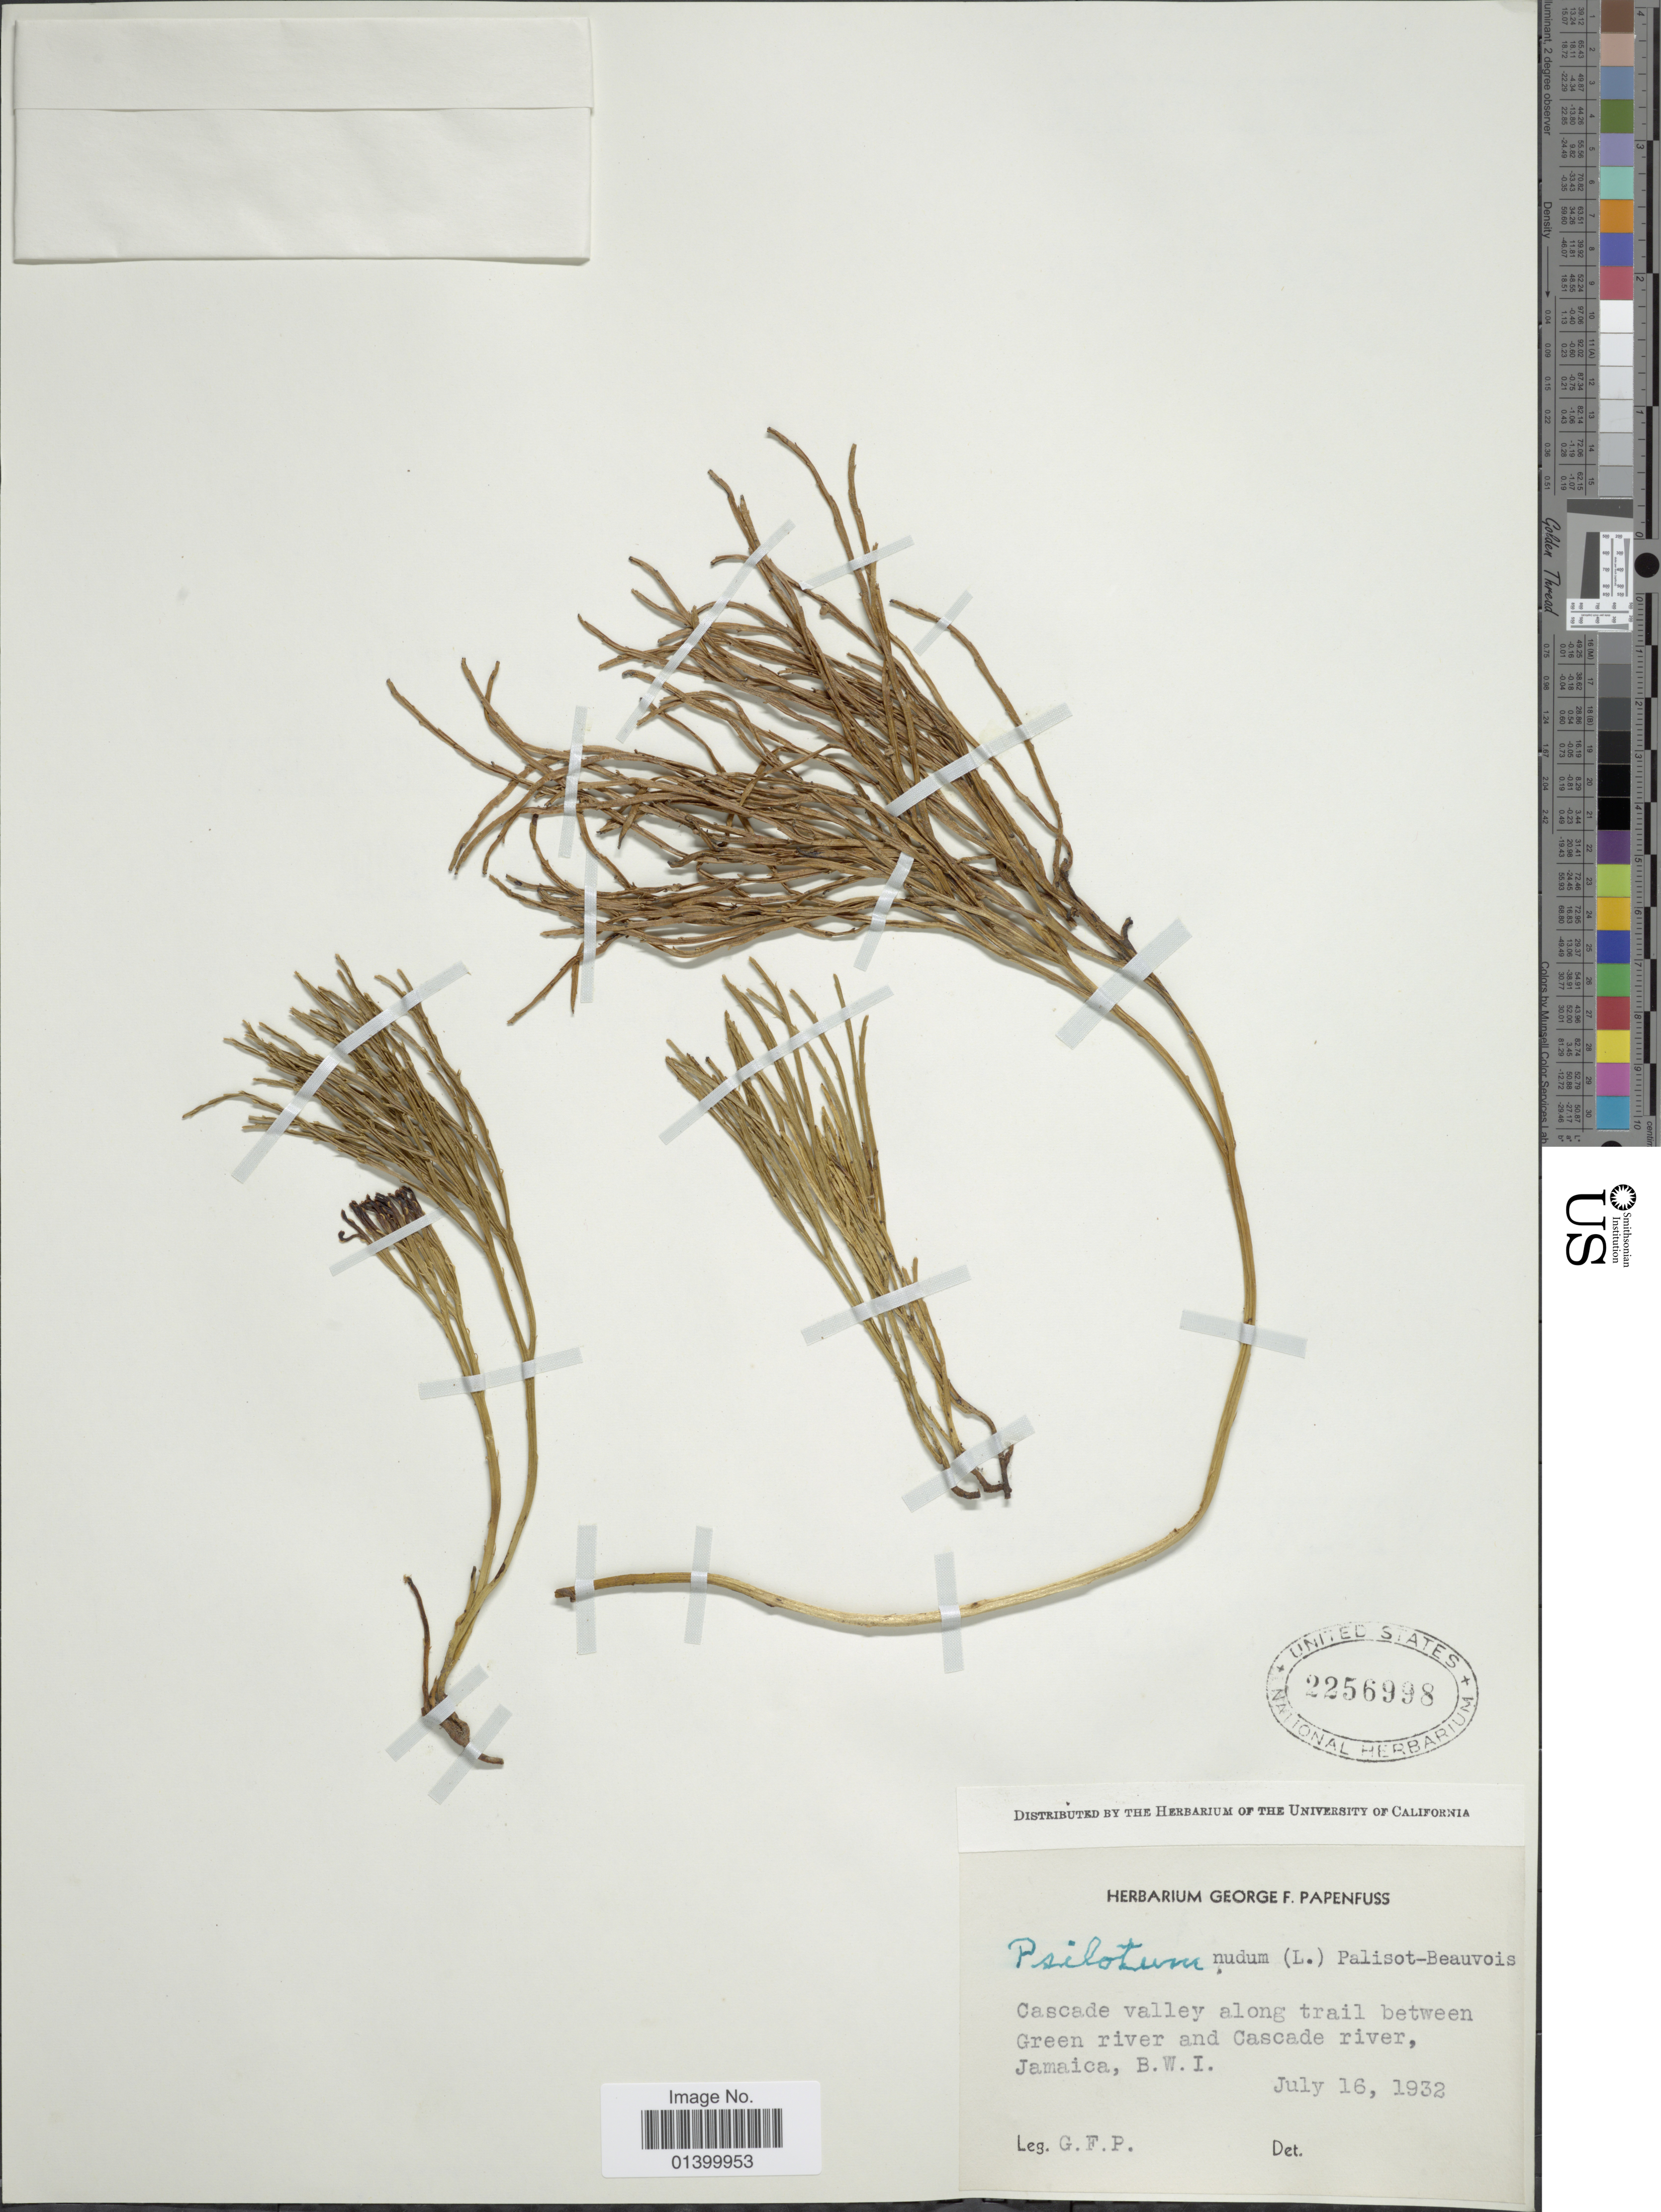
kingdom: Plantae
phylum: Tracheophyta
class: Polypodiopsida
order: Psilotales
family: Psilotaceae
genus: Psilotum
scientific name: Psilotum nudum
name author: (L.) P. Beauv.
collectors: G. Papenfuss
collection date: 1932-07-16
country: Jamaica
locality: Cascade valley along trail between Green river and Cascade river, B.W.I.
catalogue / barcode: US 2256998